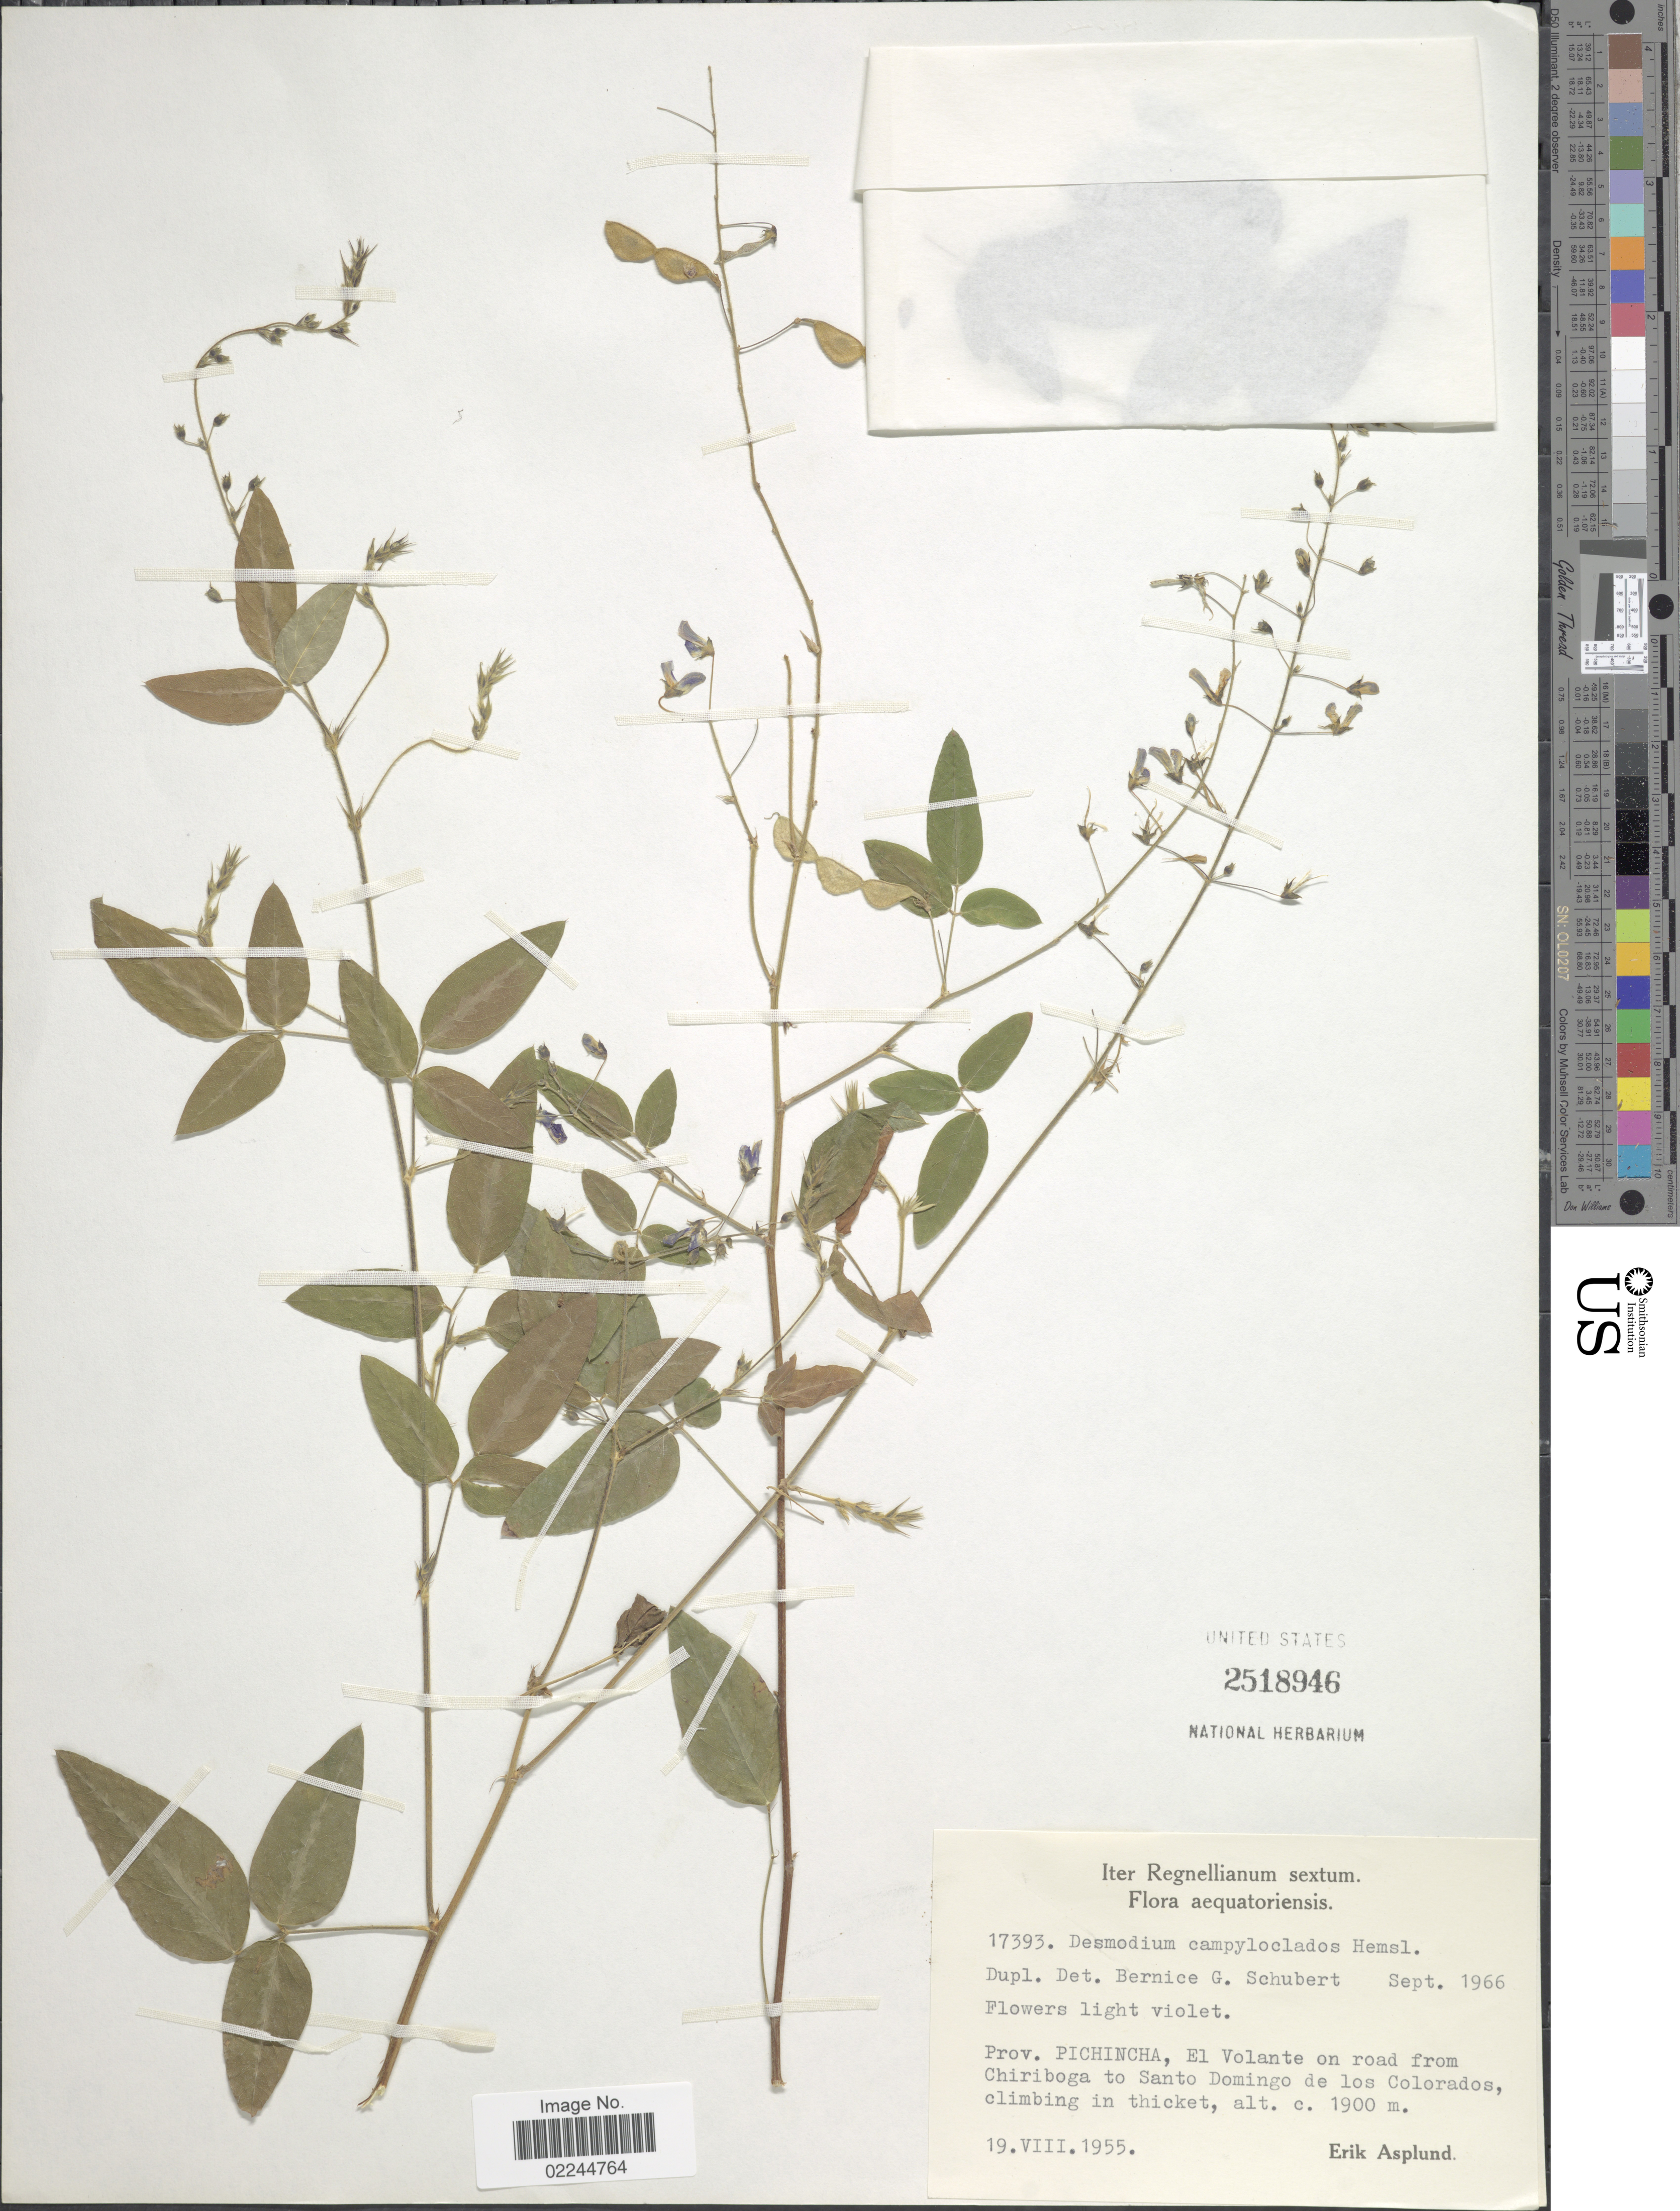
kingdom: Plantae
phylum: Tracheophyta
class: Magnoliopsida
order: Fabales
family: Fabaceae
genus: Desmodium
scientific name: Desmodium campyloclados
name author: Hemsl.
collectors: E. Asplund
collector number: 17393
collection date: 1955-08-19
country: Ecuador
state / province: Pichincha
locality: Aequatoriensis, El Volante on road from Chiriboga to Santo Domingo de los Colorados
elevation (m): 1900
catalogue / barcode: US 2518946